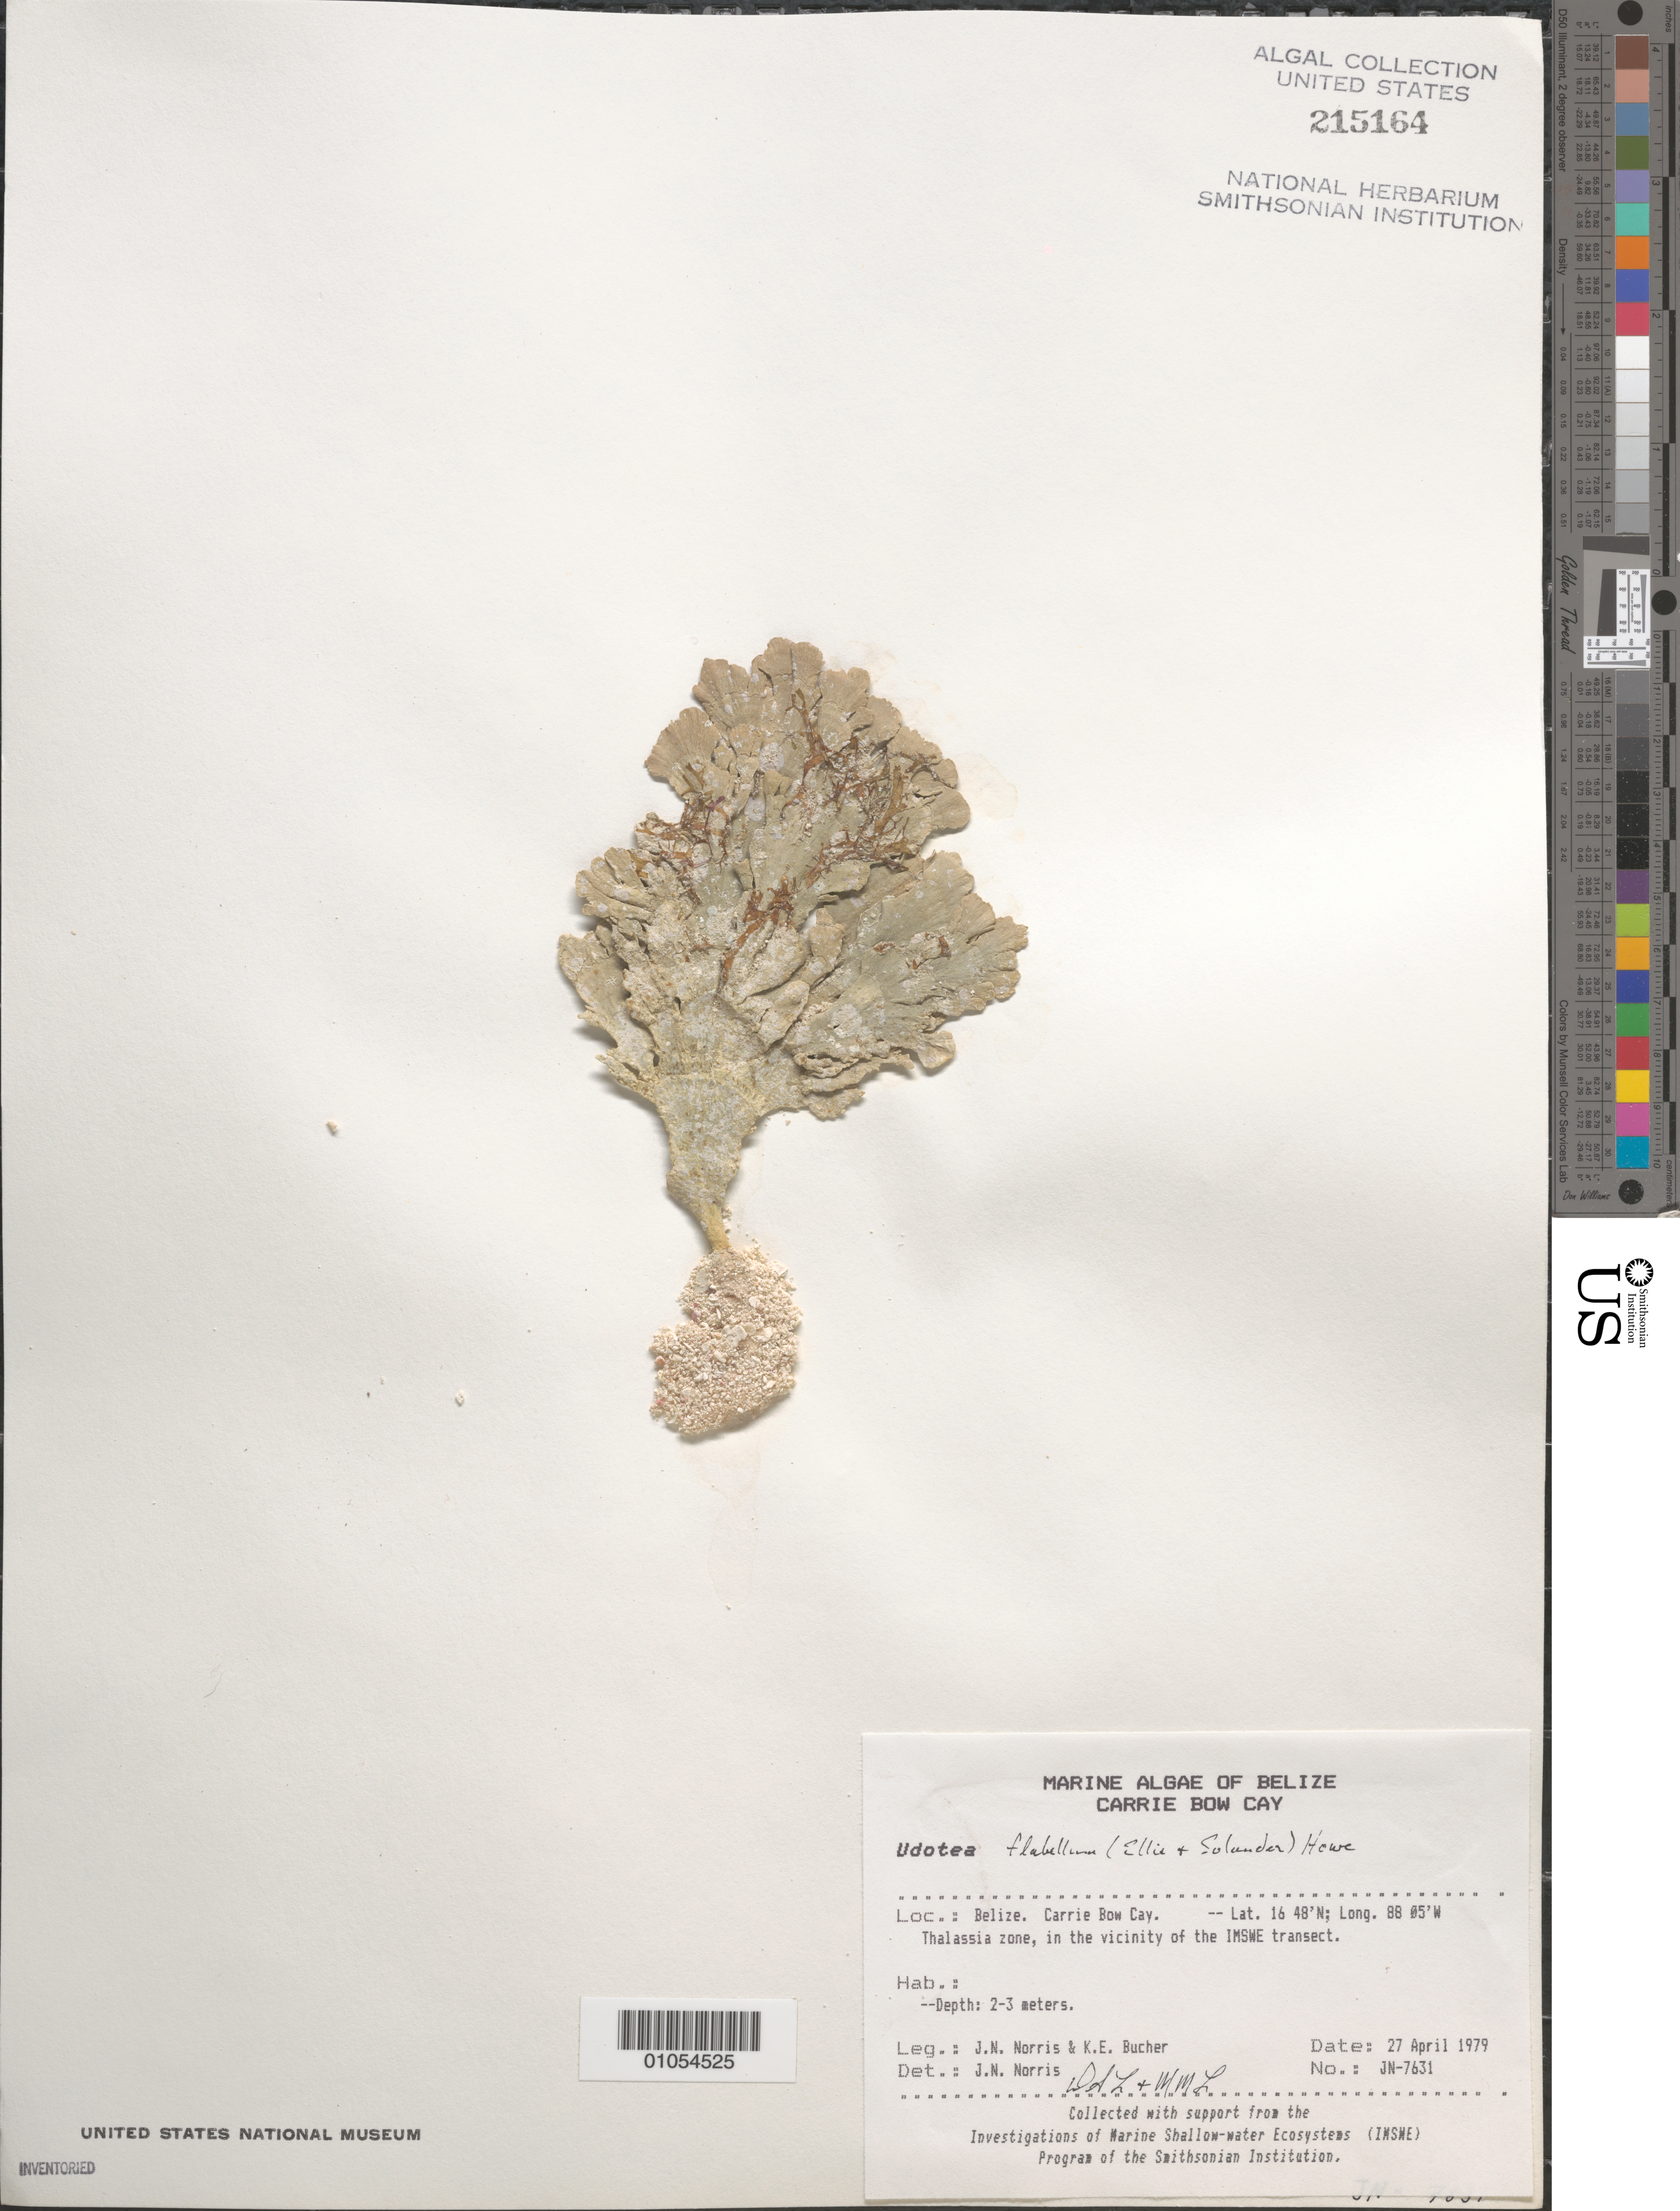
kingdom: Plantae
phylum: Chlorophyta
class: Ulvophyceae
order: Bryopsidales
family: Udoteaceae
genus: Udotea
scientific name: Udotea flabellum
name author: (J. Ellis & Sol.) M. Howe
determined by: Littler, D. S.; Littler, M. M.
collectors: J. N. Norris & K. E. Bucher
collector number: JN-7631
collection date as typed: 27 Apr 1979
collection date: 1979-04-27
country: Belize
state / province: Stann Creek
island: Carrie Bow Cay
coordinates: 16 48'N, 88 05'W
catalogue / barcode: US 215164